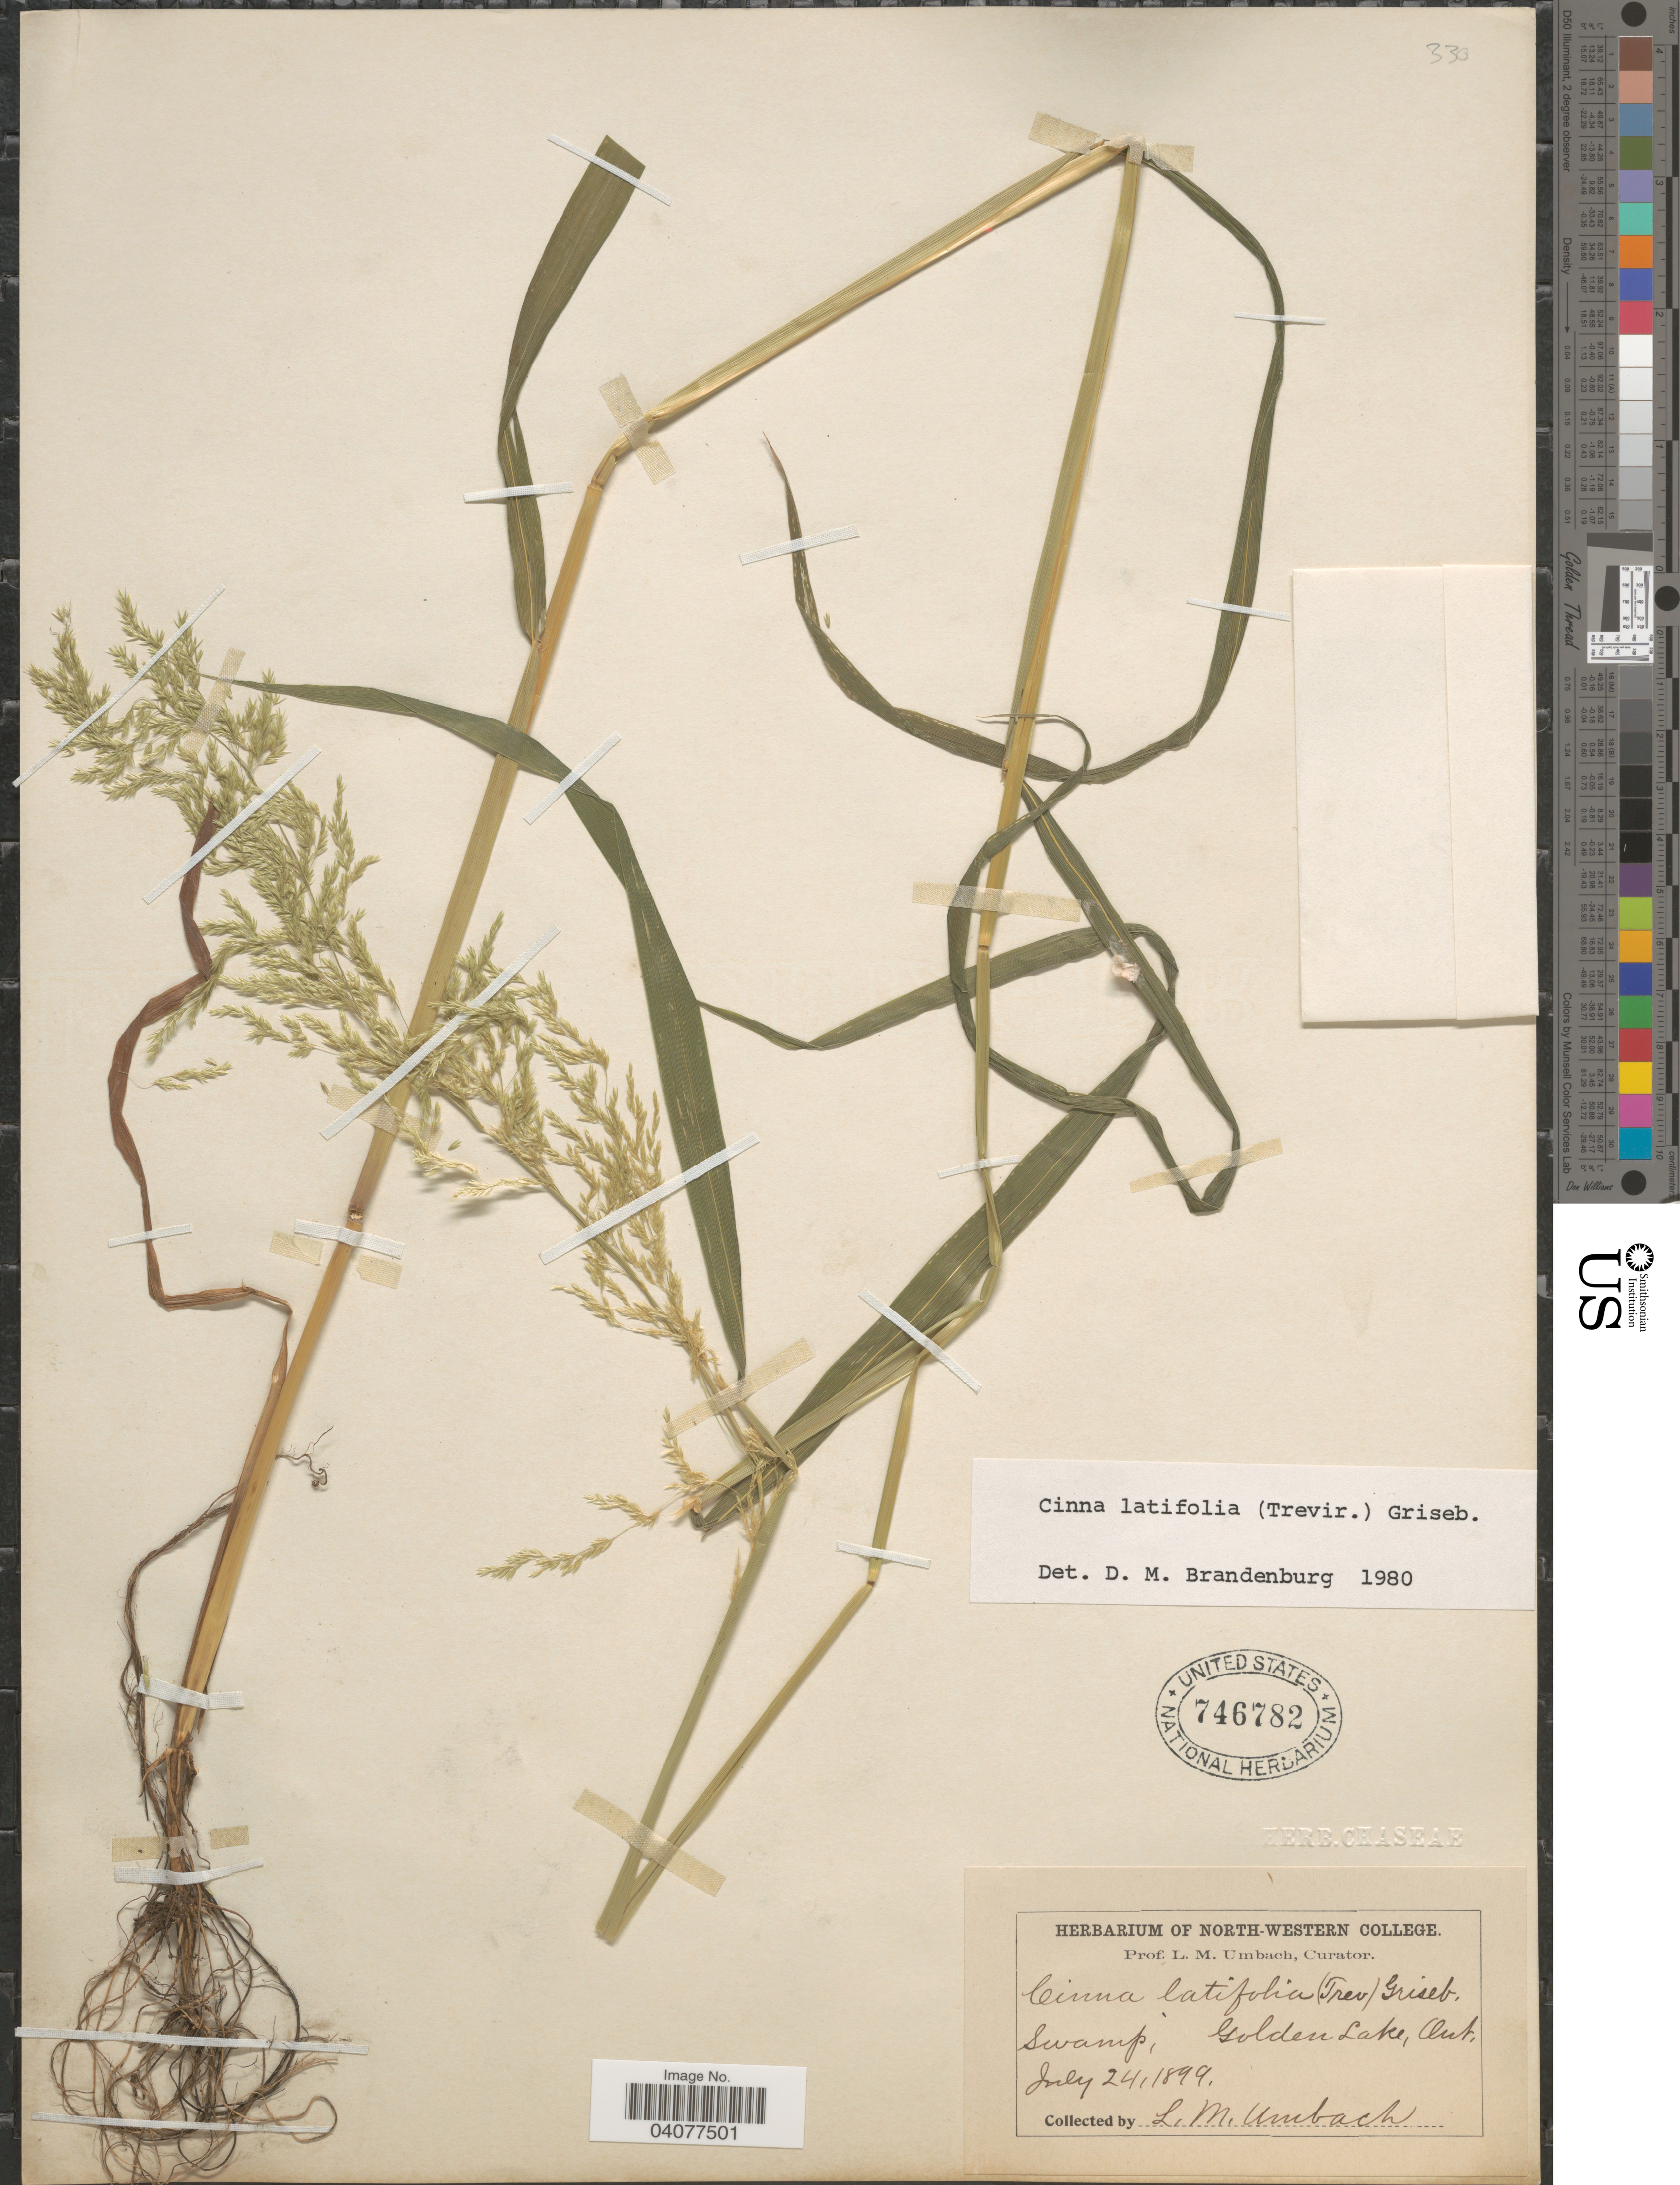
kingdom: Plantae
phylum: Tracheophyta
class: Liliopsida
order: Poales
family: Poaceae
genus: Cinna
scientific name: Cinna latifolia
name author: (Trevir. ex Goeppert) Griseb.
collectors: L. M. Umbach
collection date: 1899-07-24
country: Canada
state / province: Ontario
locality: Swamp, Golden Lake.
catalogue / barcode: US 746782